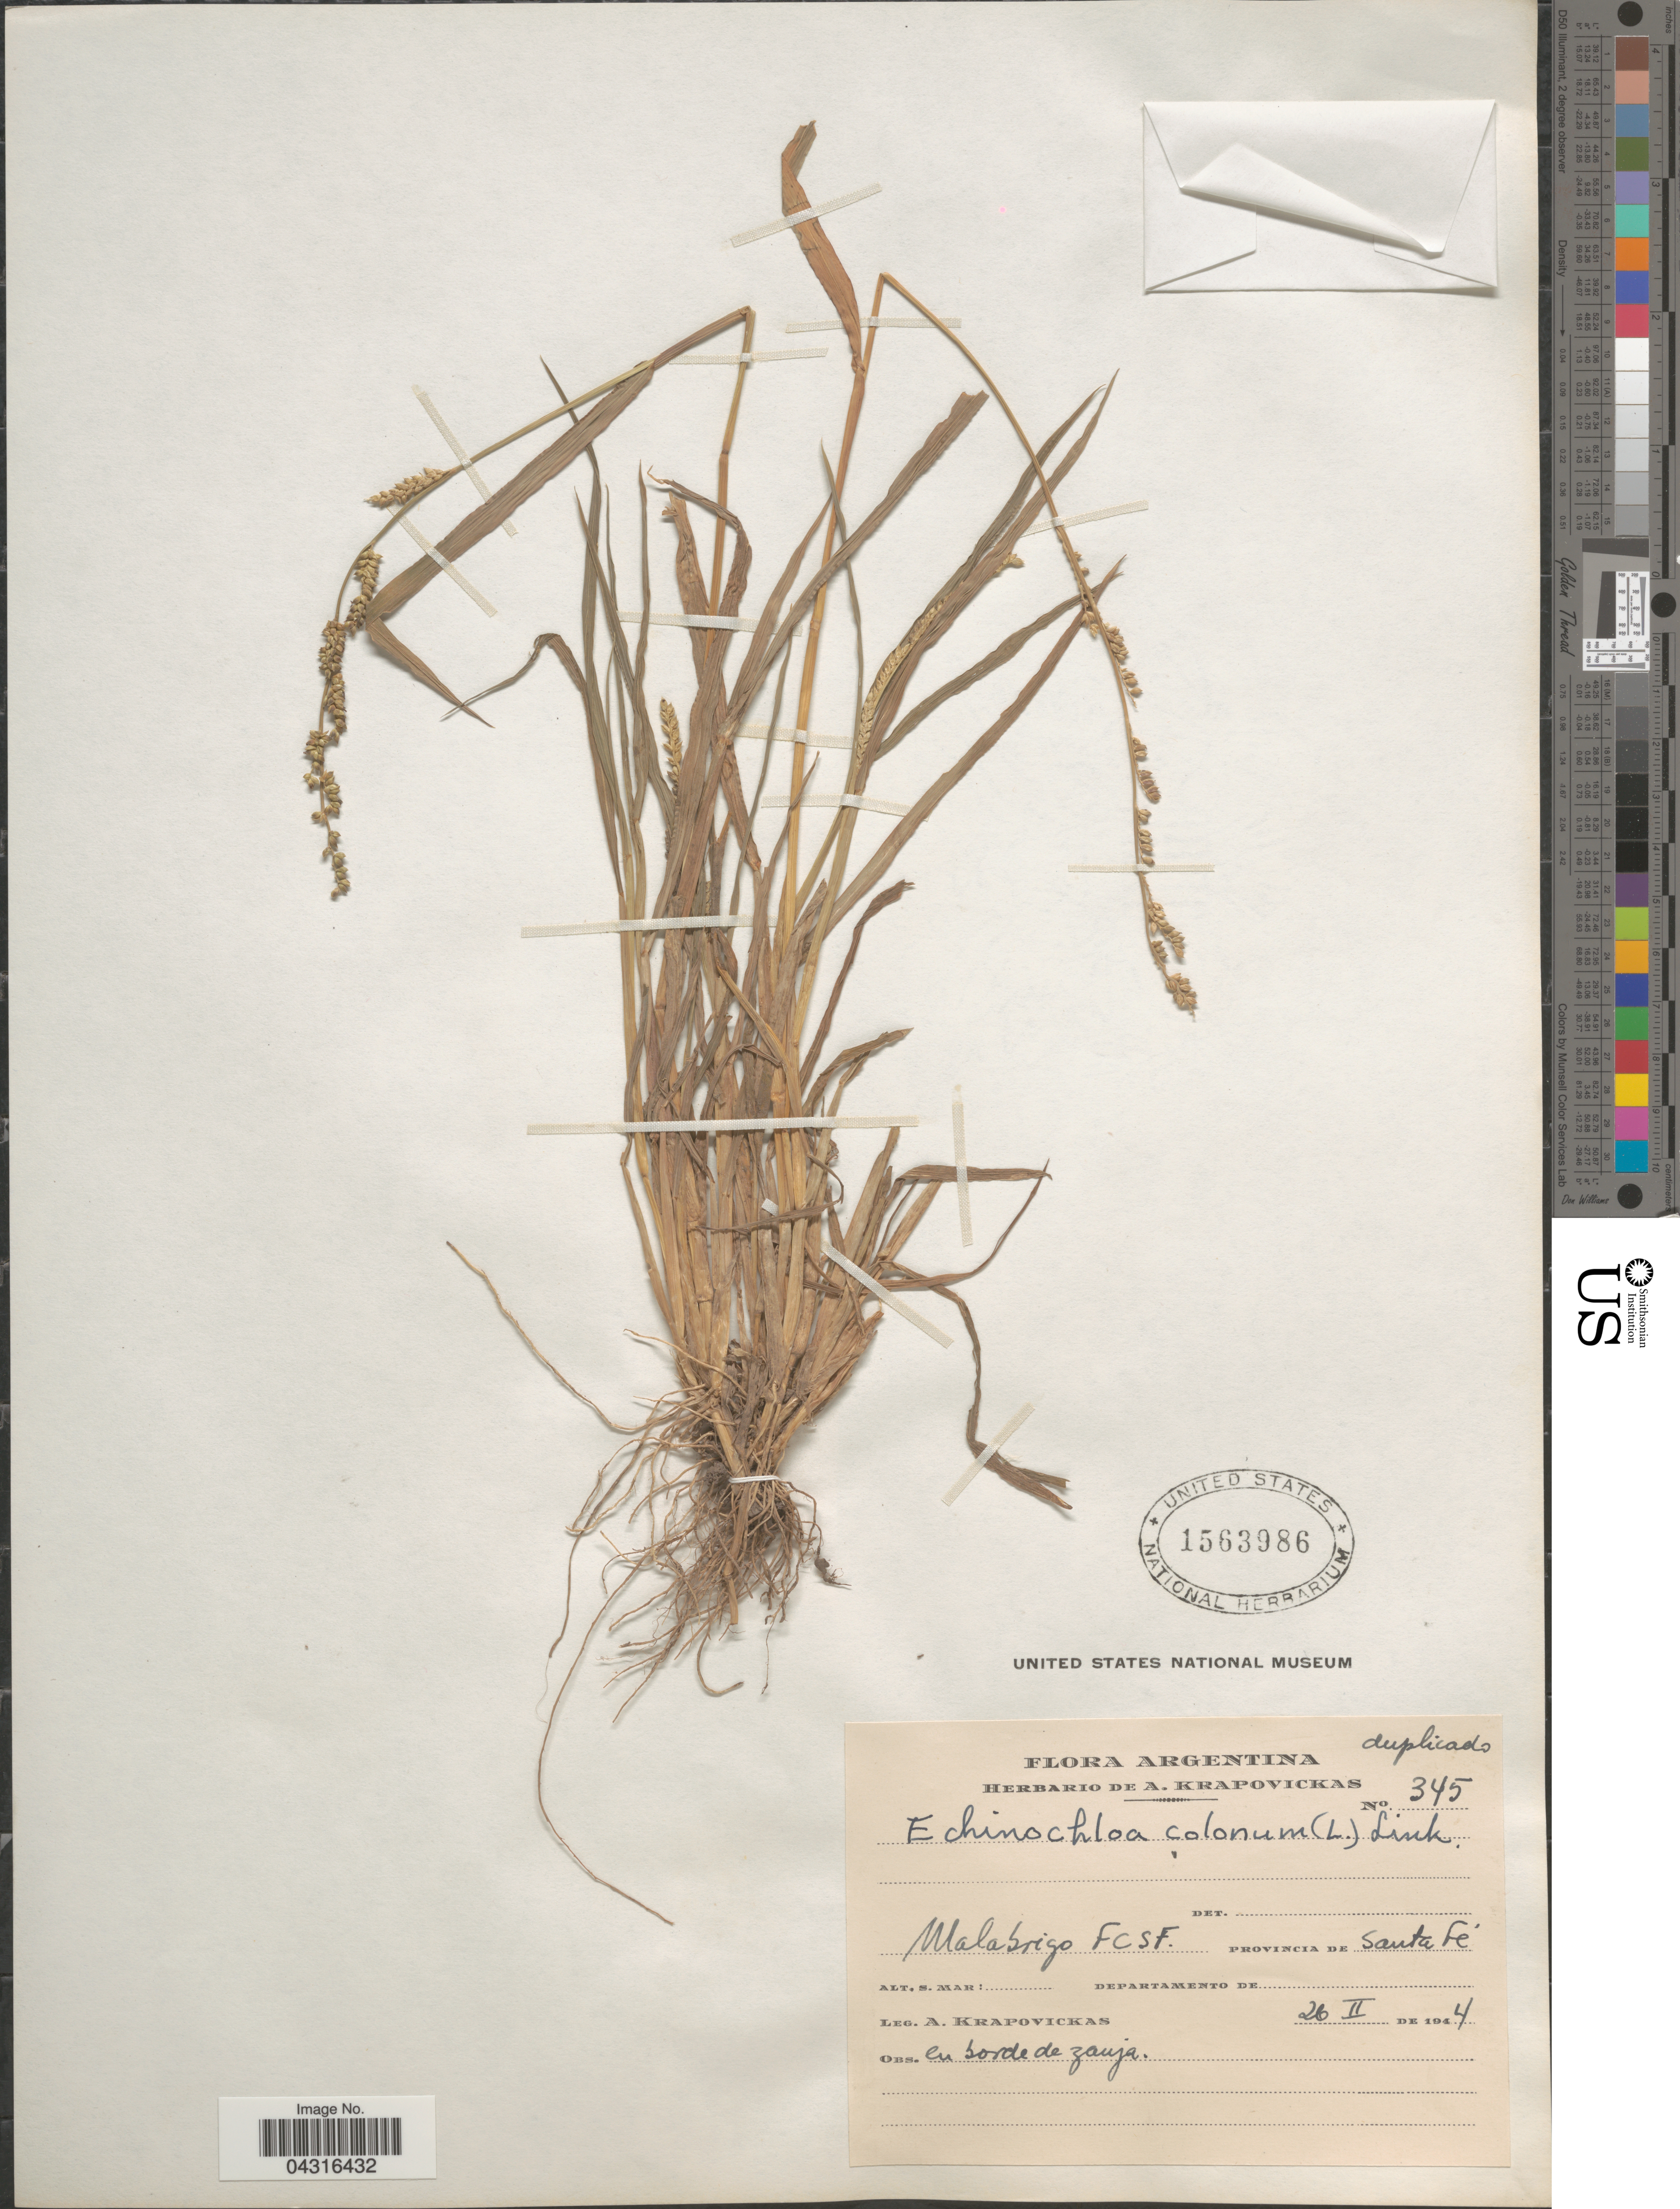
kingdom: Plantae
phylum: Tracheophyta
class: Liliopsida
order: Poales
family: Poaceae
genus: Echinochloa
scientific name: Echinochloa colona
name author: (L.) Link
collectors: A. Krapovickas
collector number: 345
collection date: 1944-02-26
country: Argentina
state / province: Santa Fe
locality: Malabrigo FCSF.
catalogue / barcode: US 1563986